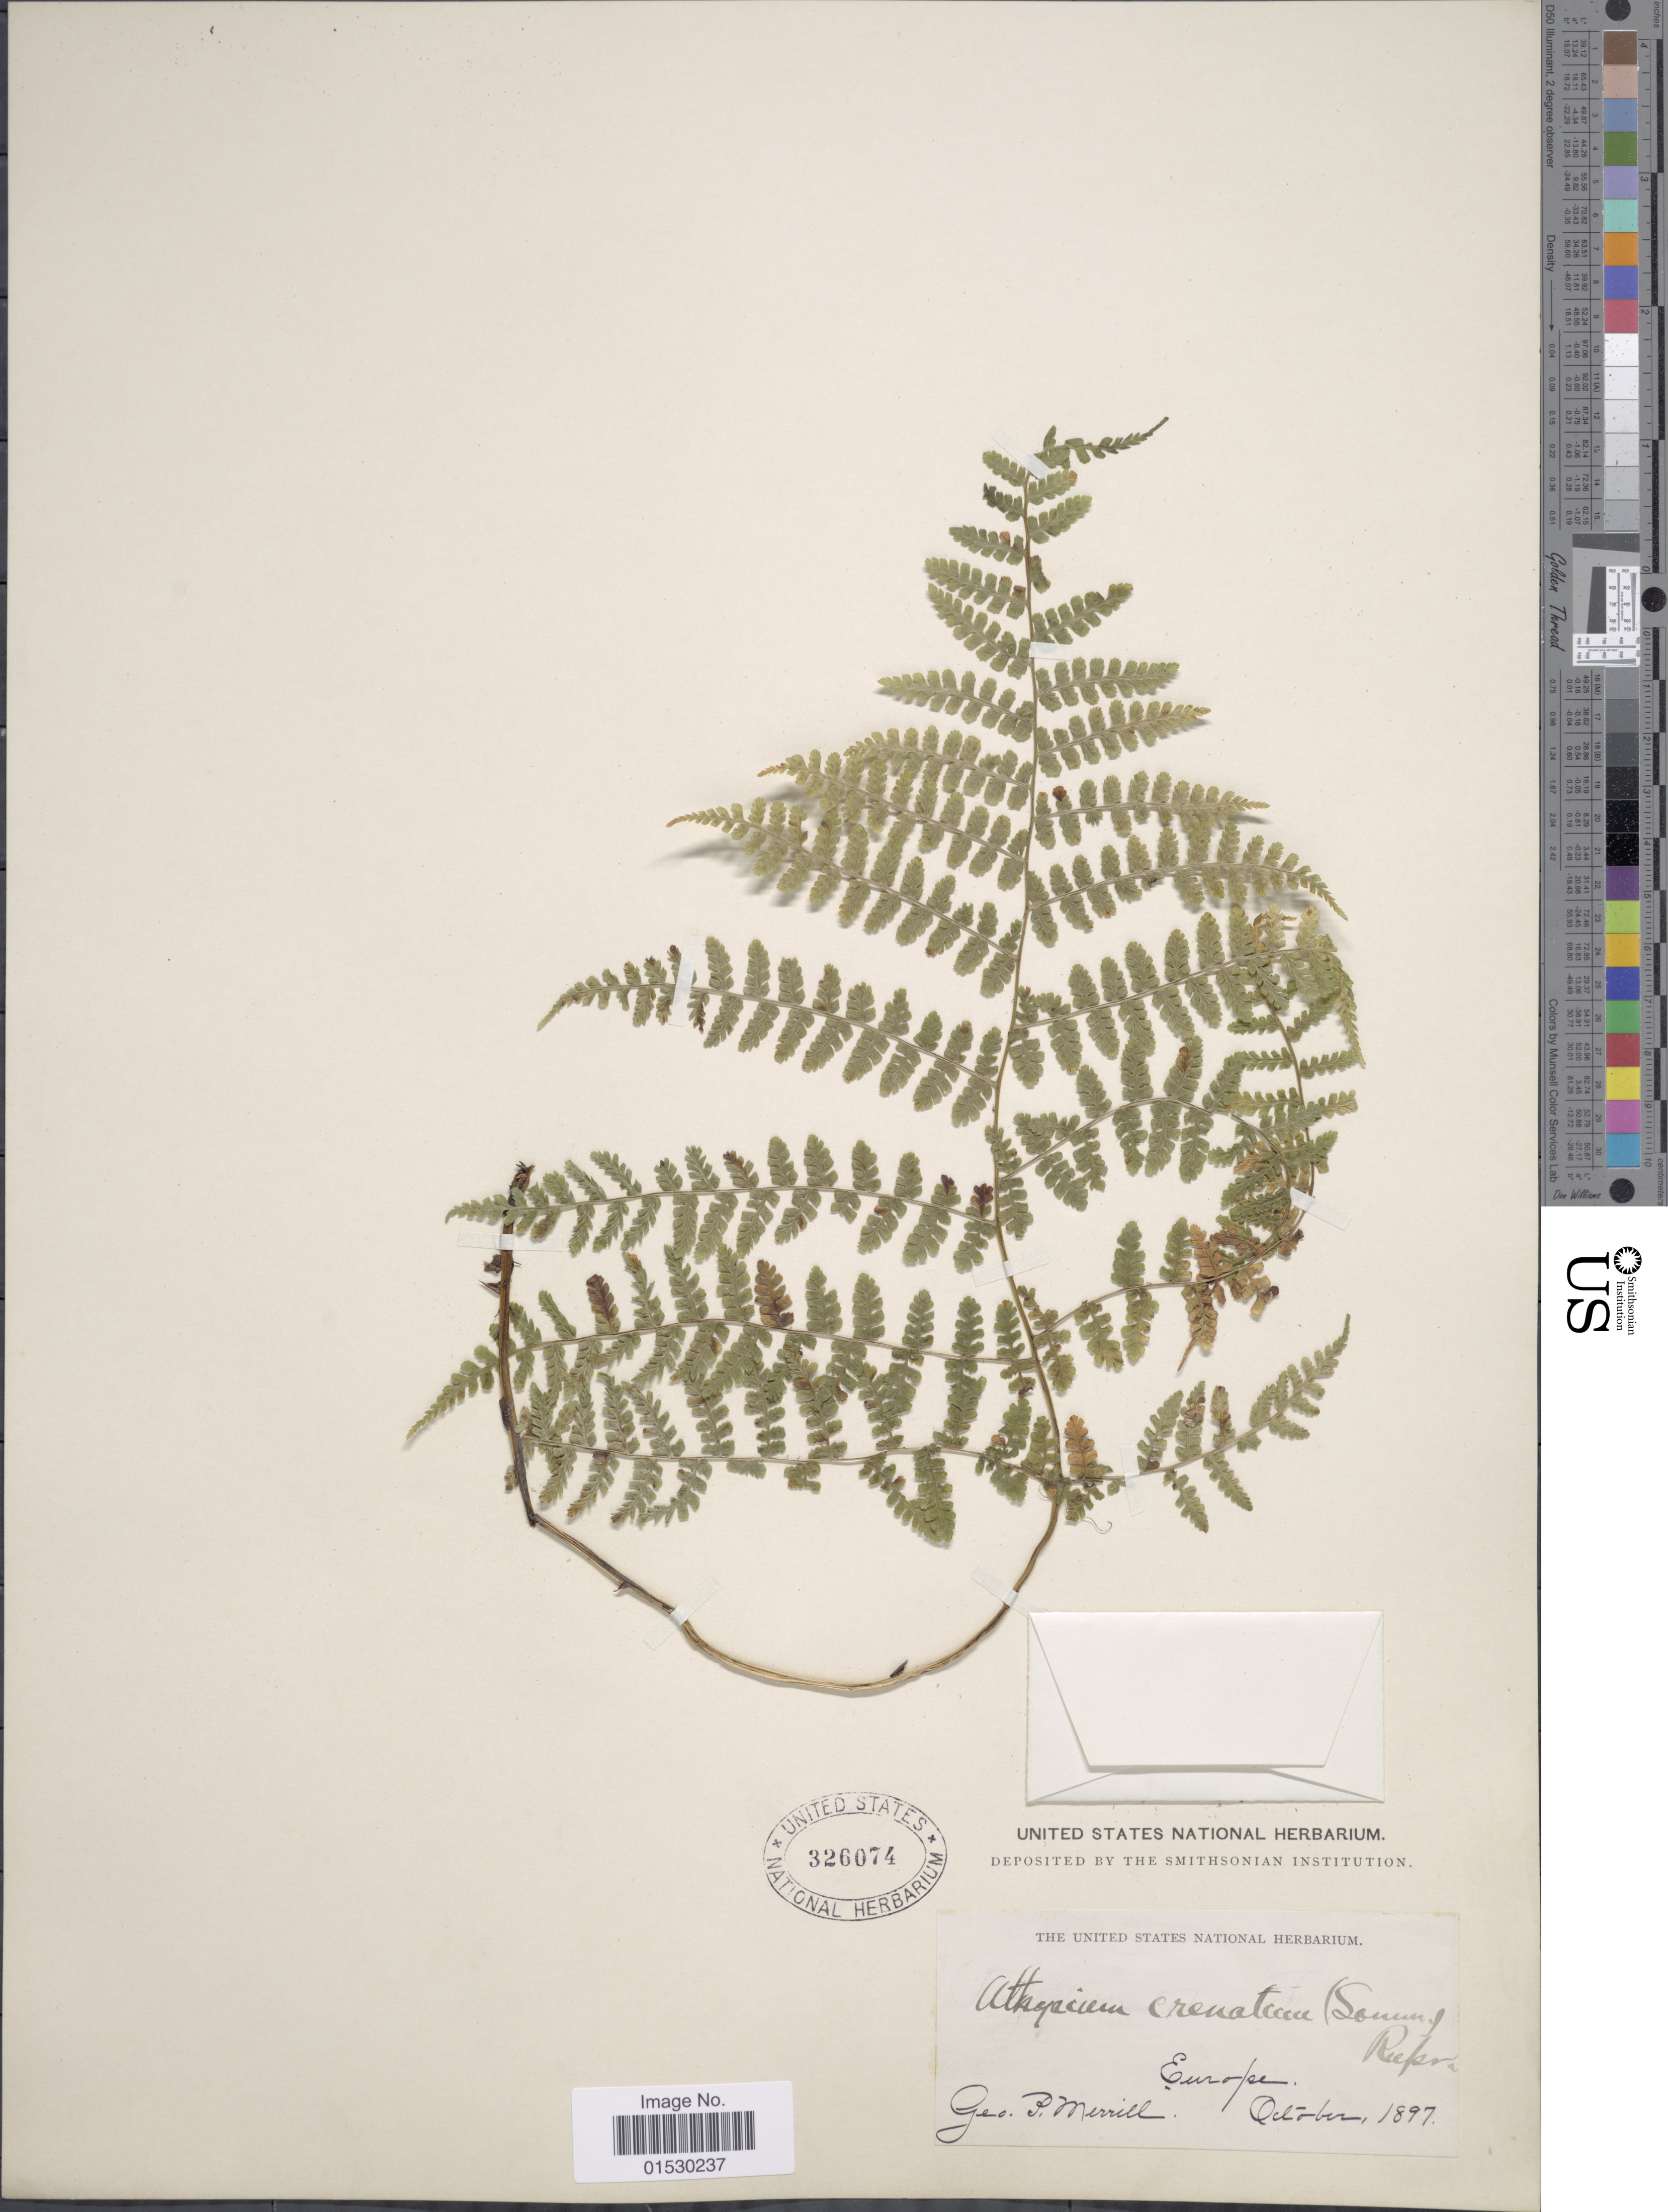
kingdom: Plantae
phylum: Tracheophyta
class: Polypodiopsida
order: Polypodiales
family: Athyriaceae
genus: Athyrium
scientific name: Athyrium distentifolilum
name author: Tausch ex Opiz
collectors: G. K. Merrill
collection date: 1897-10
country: Russian Federation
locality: Europe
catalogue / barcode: US 326074